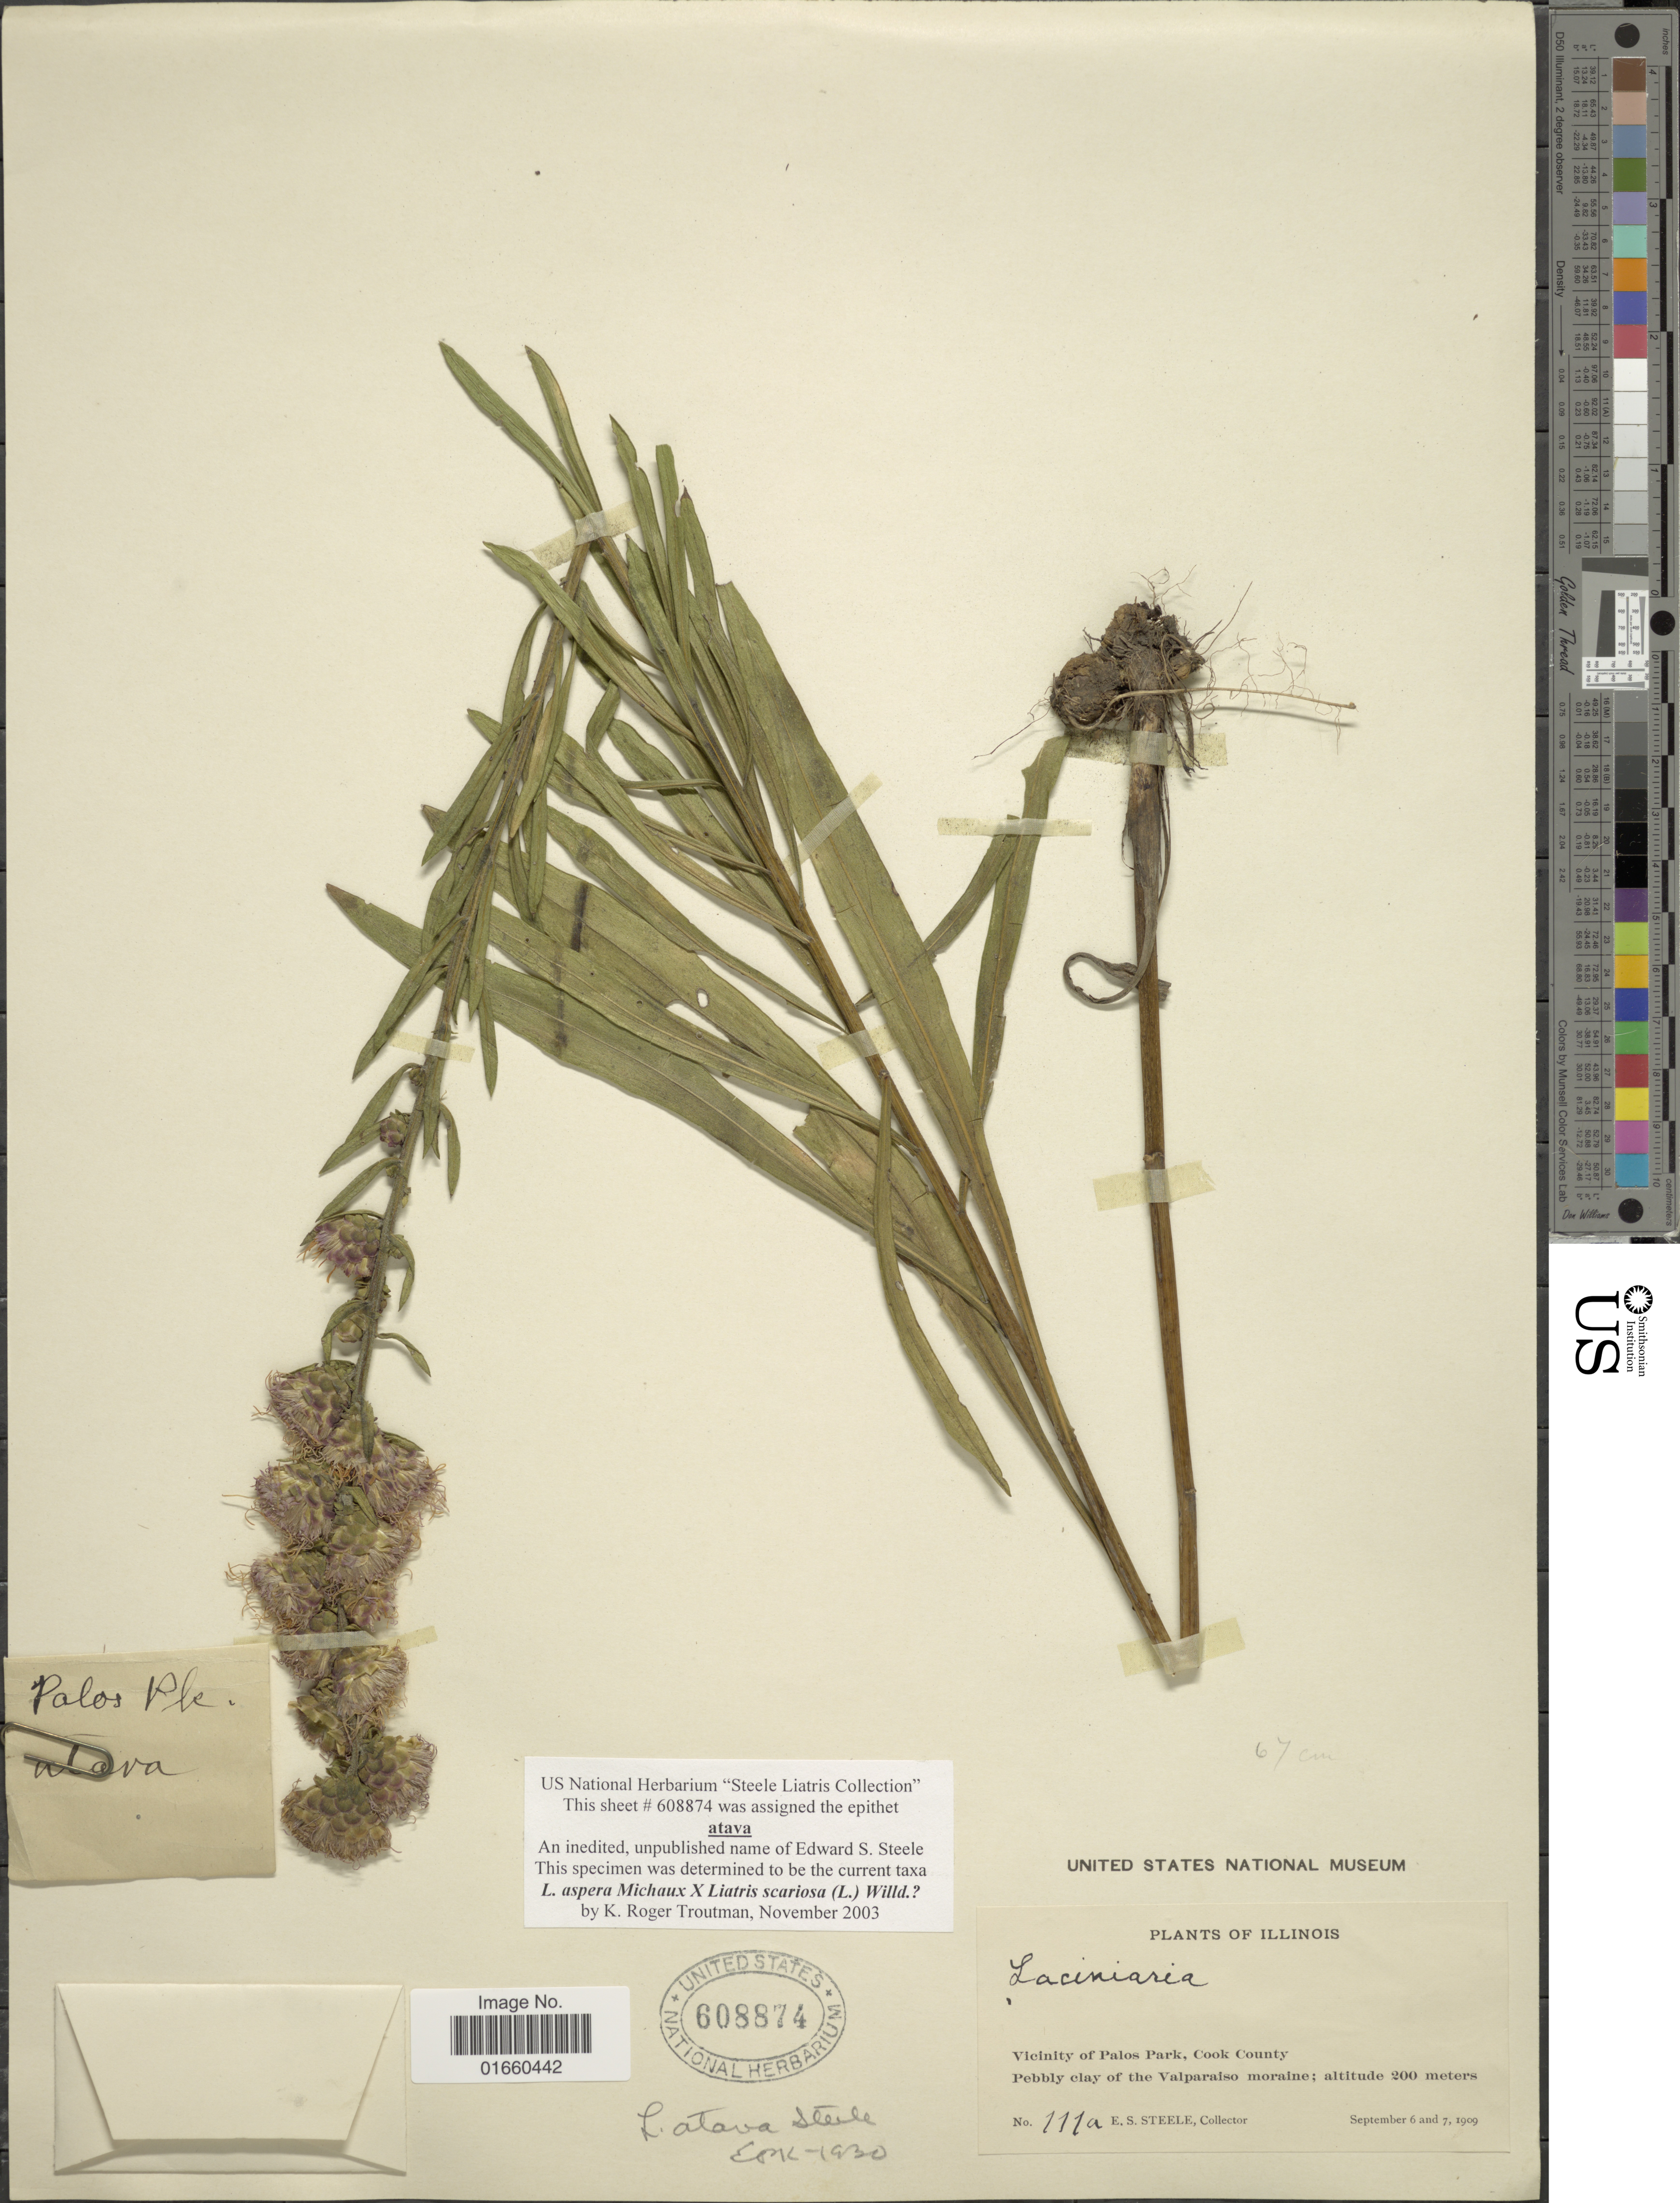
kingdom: Plantae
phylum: Tracheophyta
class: Magnoliopsida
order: Asterales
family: Asteraceae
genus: Liatris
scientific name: Liatris aspera x L. scariosa (L.) Willd.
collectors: E. Steele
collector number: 111a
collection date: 1909-09-06/1909-09-07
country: United States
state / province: Illinois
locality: Vicinity of Palos Park, Cook County, Pebbly clay of the Valparaiso moraine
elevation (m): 200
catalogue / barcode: US 608874